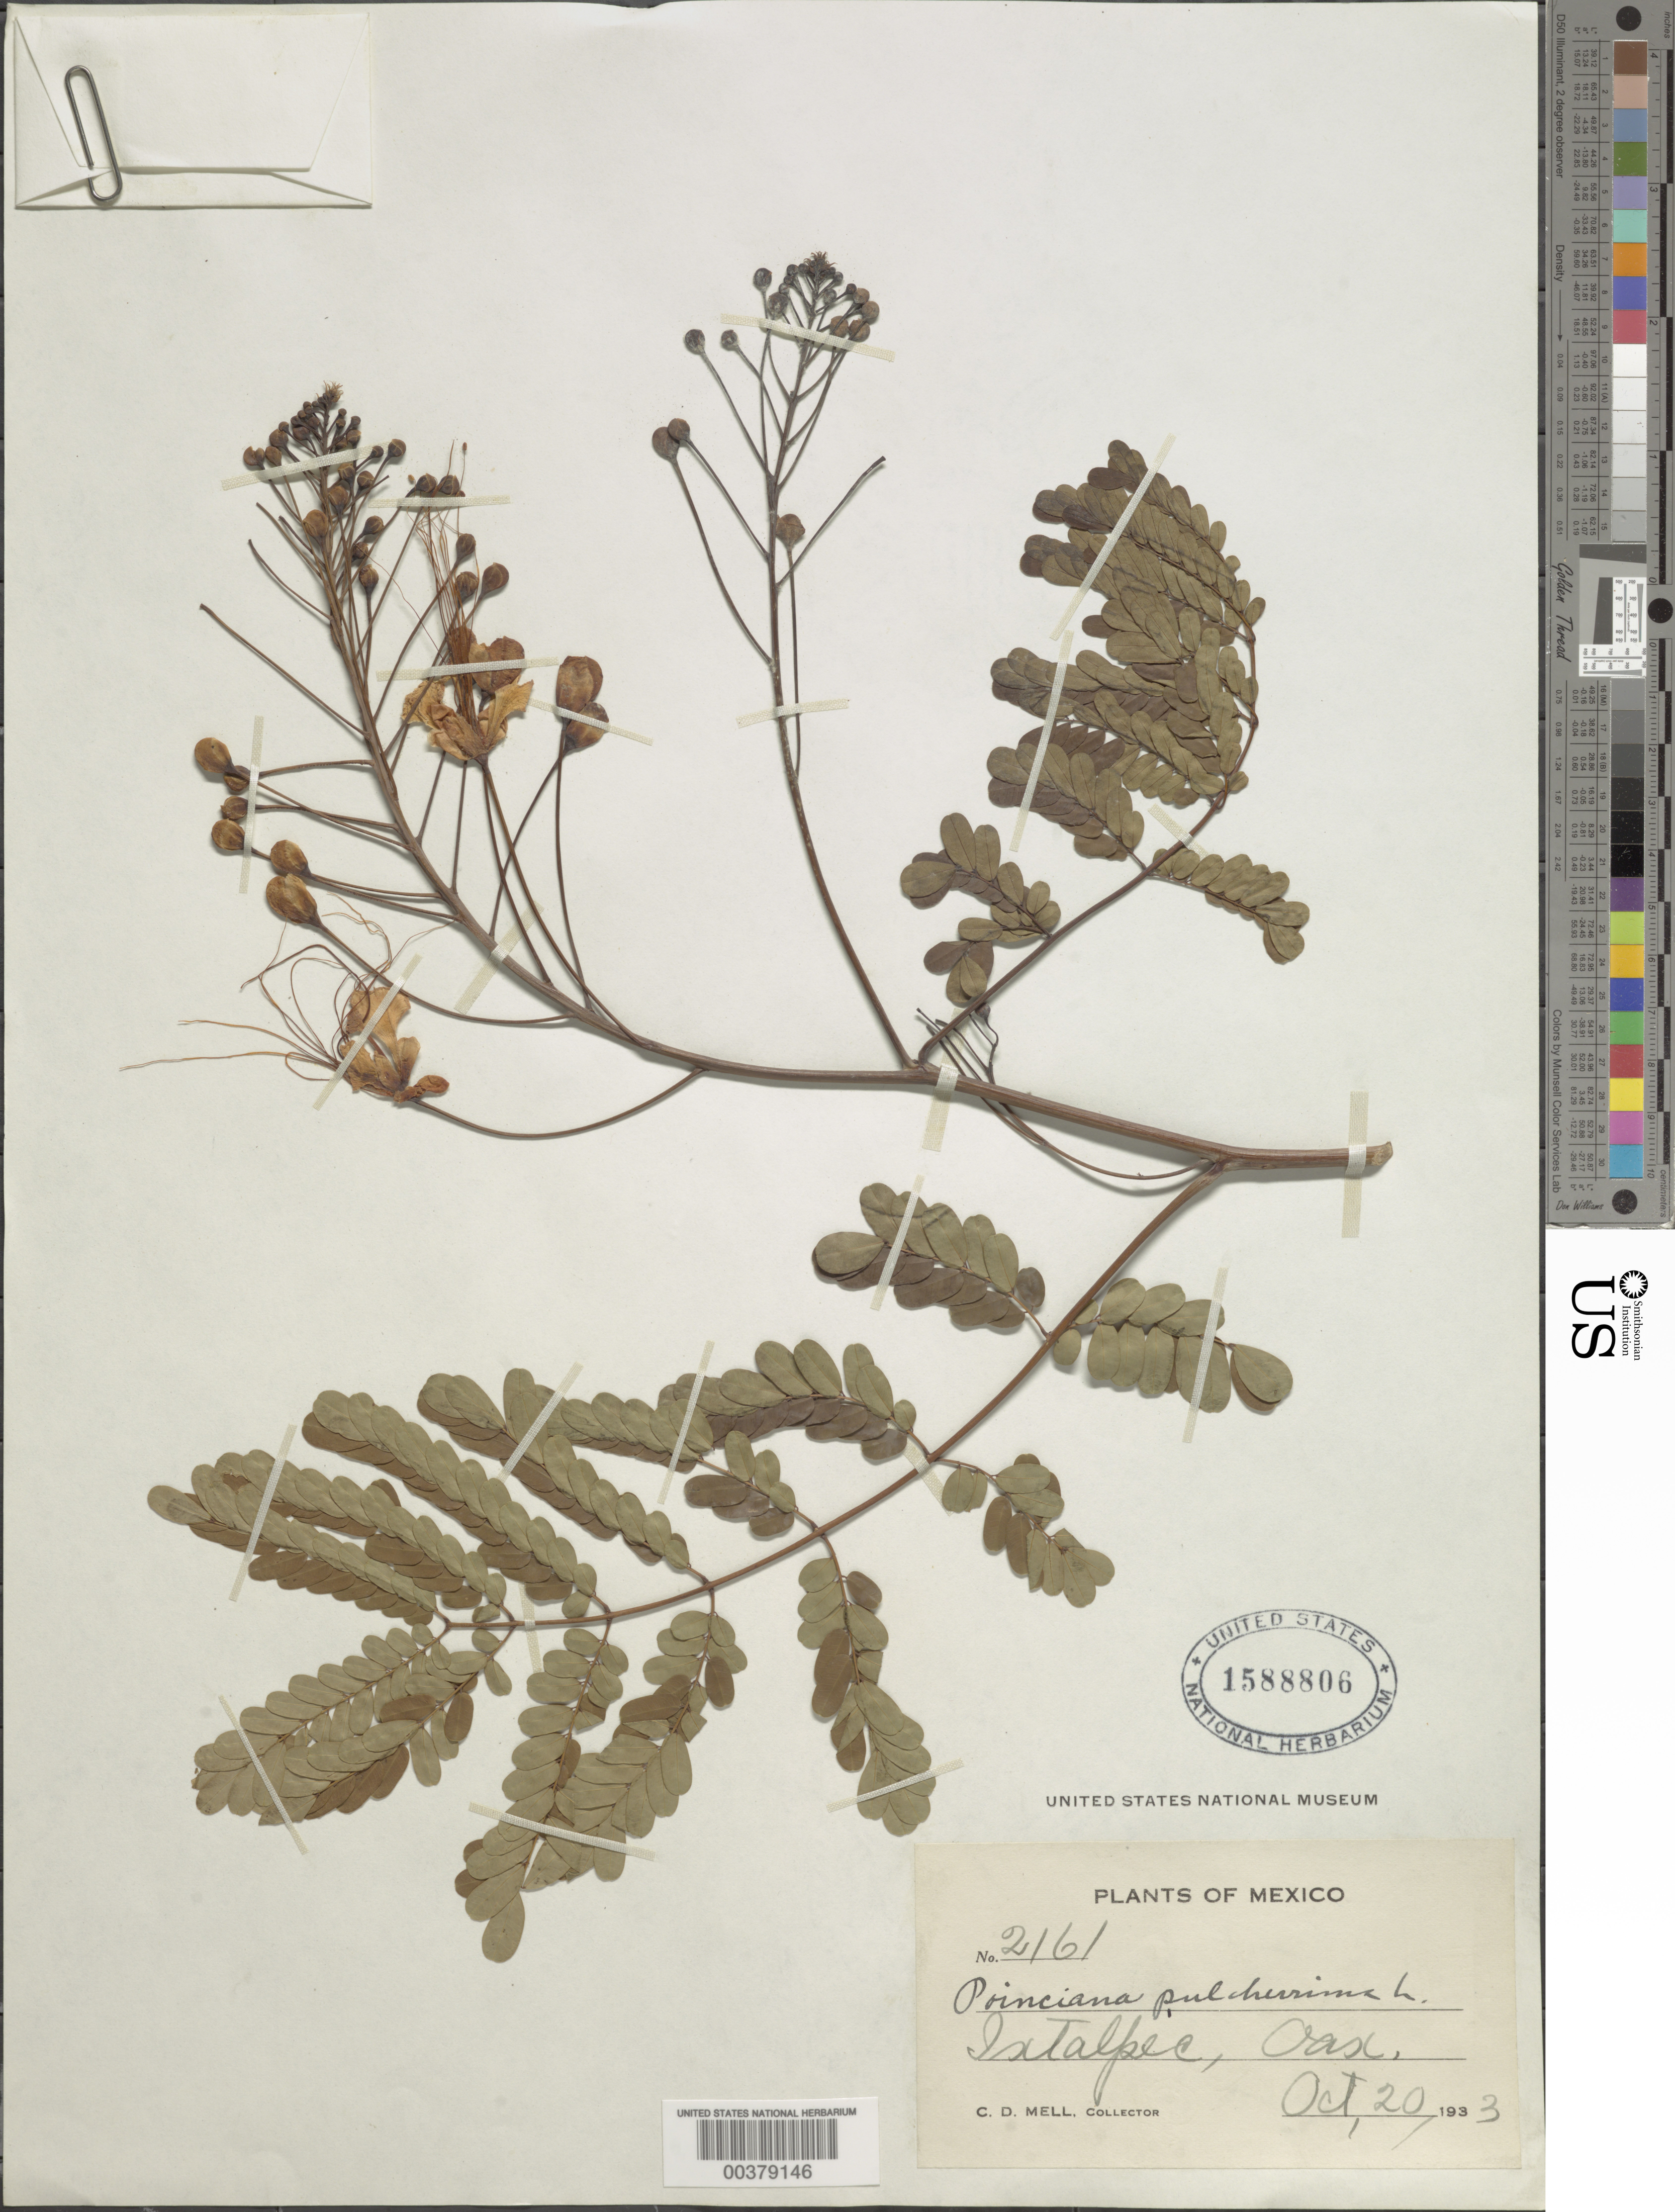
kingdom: Plantae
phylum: Tracheophyta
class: Magnoliopsida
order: Fabales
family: Fabaceae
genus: Caesalpinia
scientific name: Caesalpinia pulcherrima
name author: (L.) Sw.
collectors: C. D. Mell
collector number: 2161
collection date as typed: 20 Oct 1933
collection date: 1933-10-20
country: Mexico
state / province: Oaxaca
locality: Ixtalpec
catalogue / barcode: US 1588806